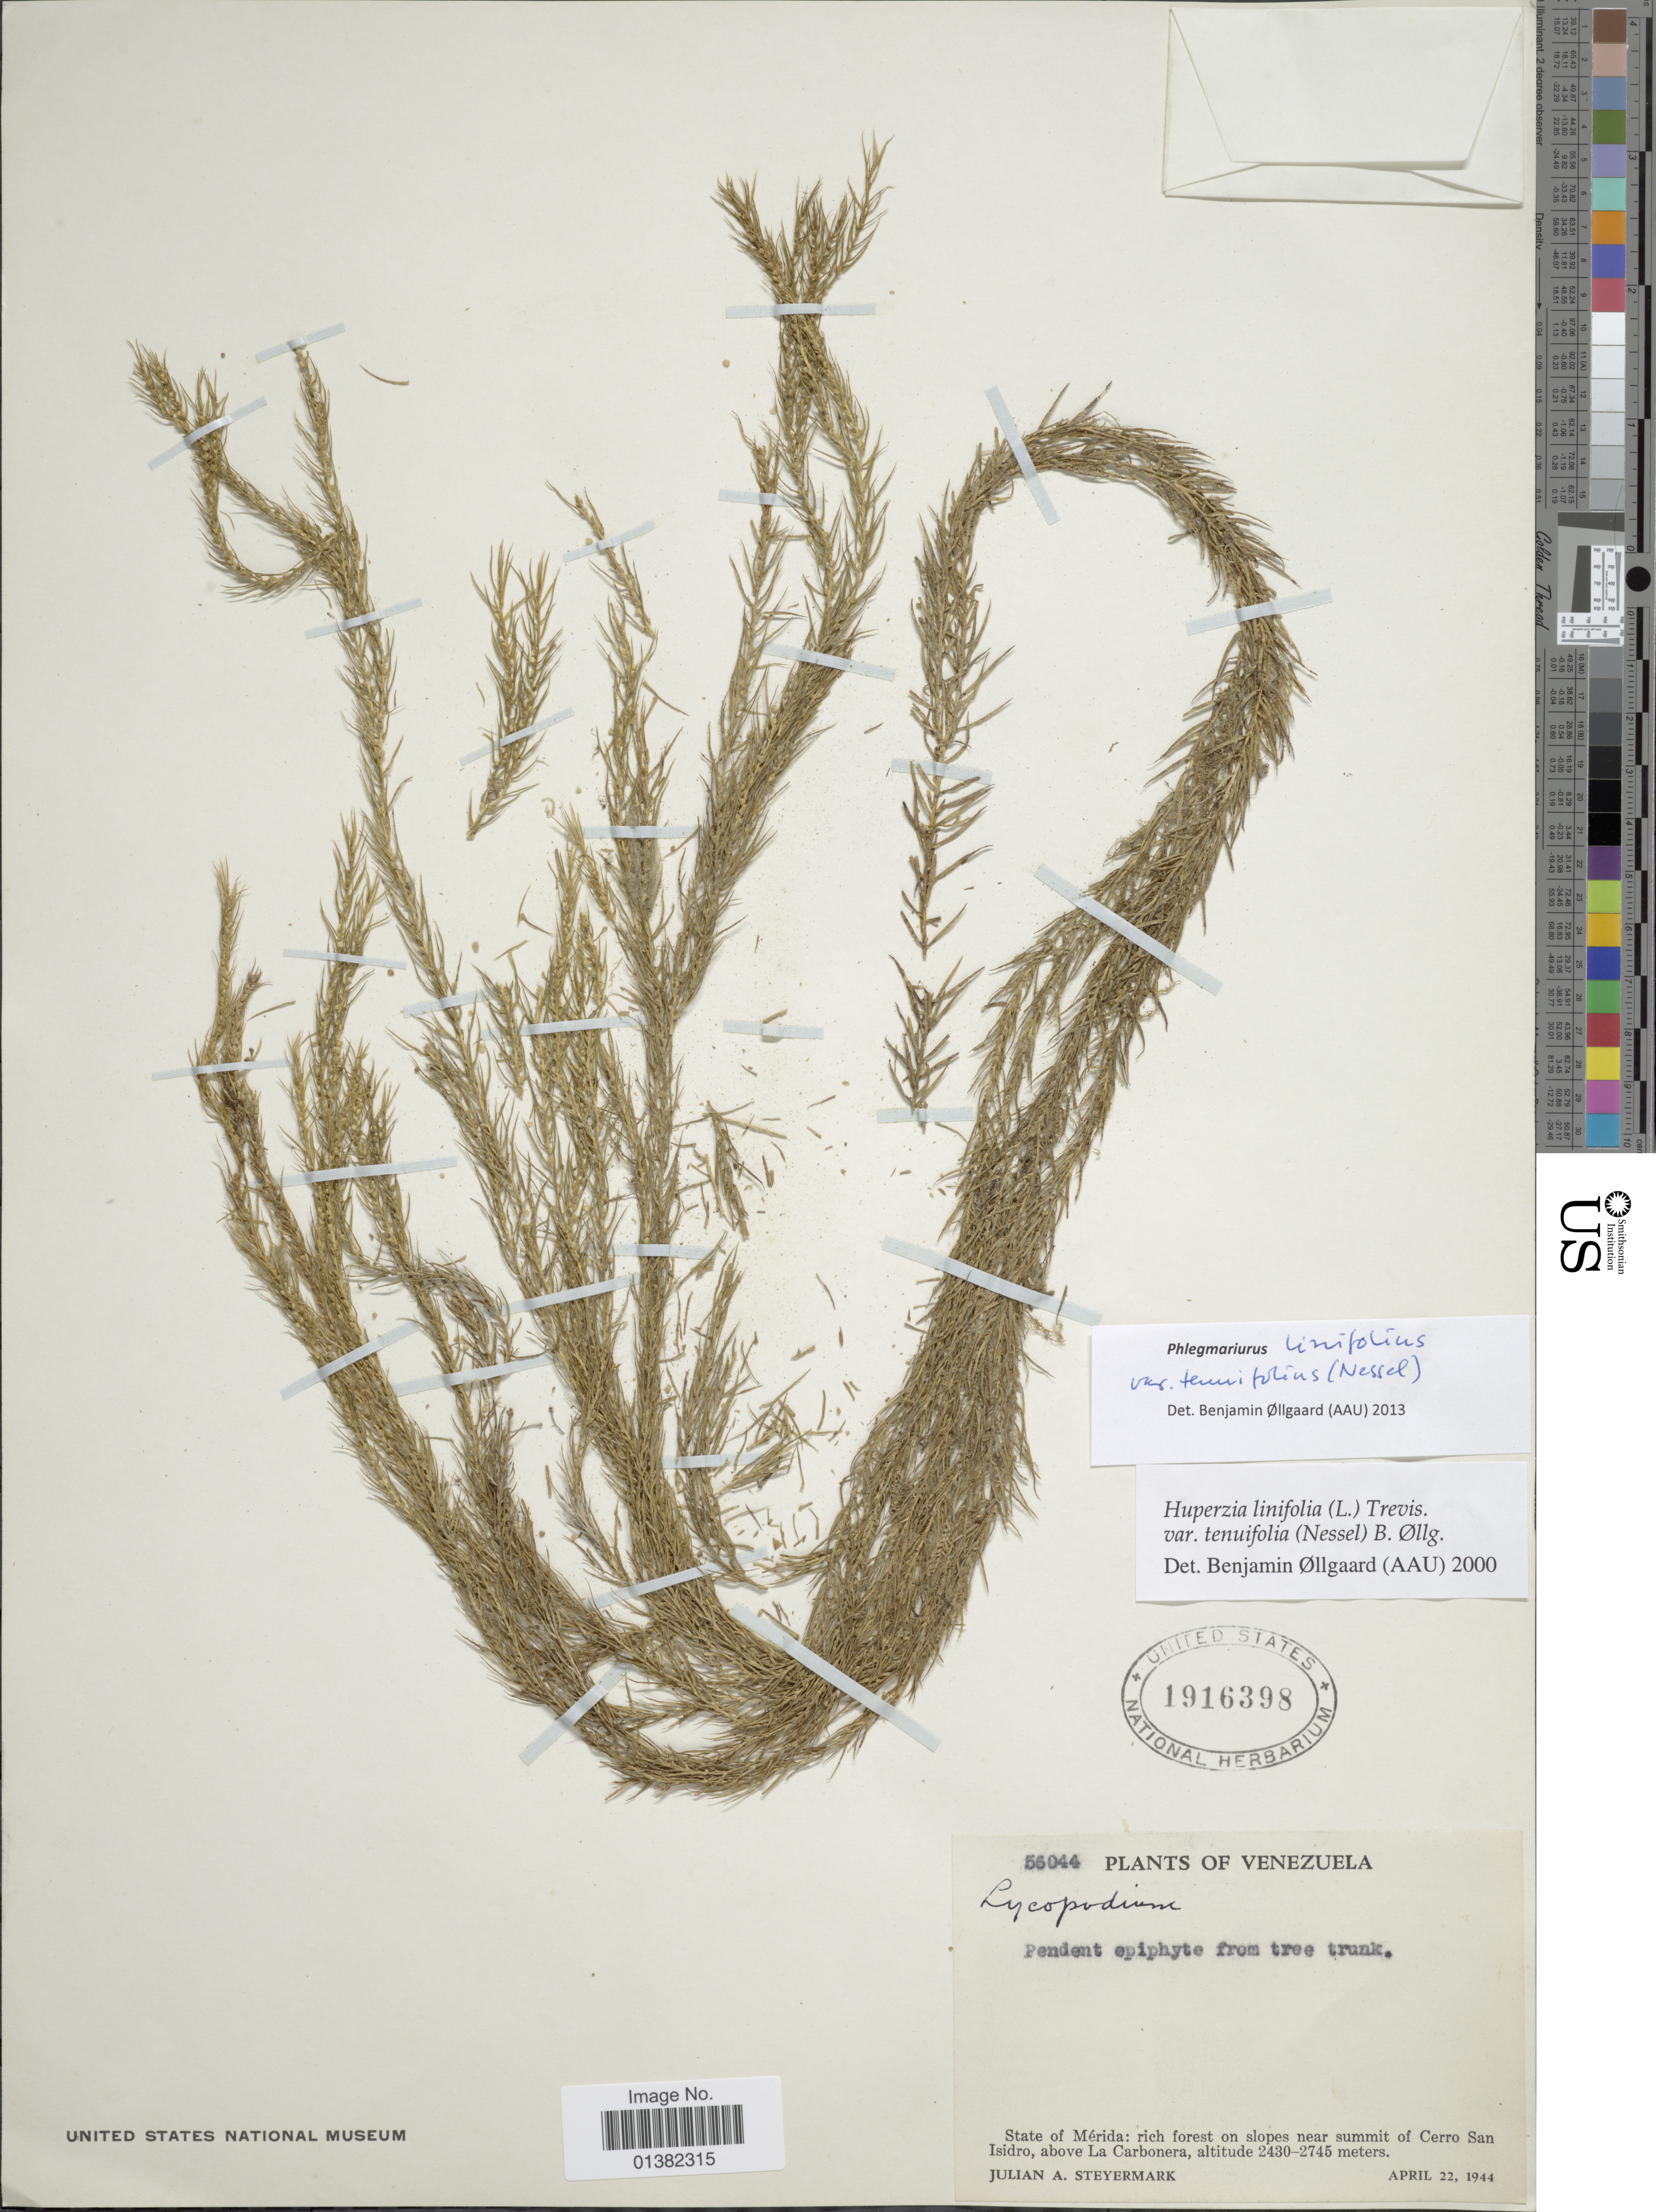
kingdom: Plantae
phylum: Tracheophyta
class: Lycopodiopsida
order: Lycopodiales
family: Lycopodiaceae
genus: Phlegmariurus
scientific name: Phlegmariurus linifolius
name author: (L.) B. Øllg.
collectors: J. Steyermark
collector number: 56044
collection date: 1944-04-22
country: Venezuela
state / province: Mérida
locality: Rich forest on slopes near summit of Cerro San Isidro, above La Carbonera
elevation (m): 2430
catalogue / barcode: US 1916398